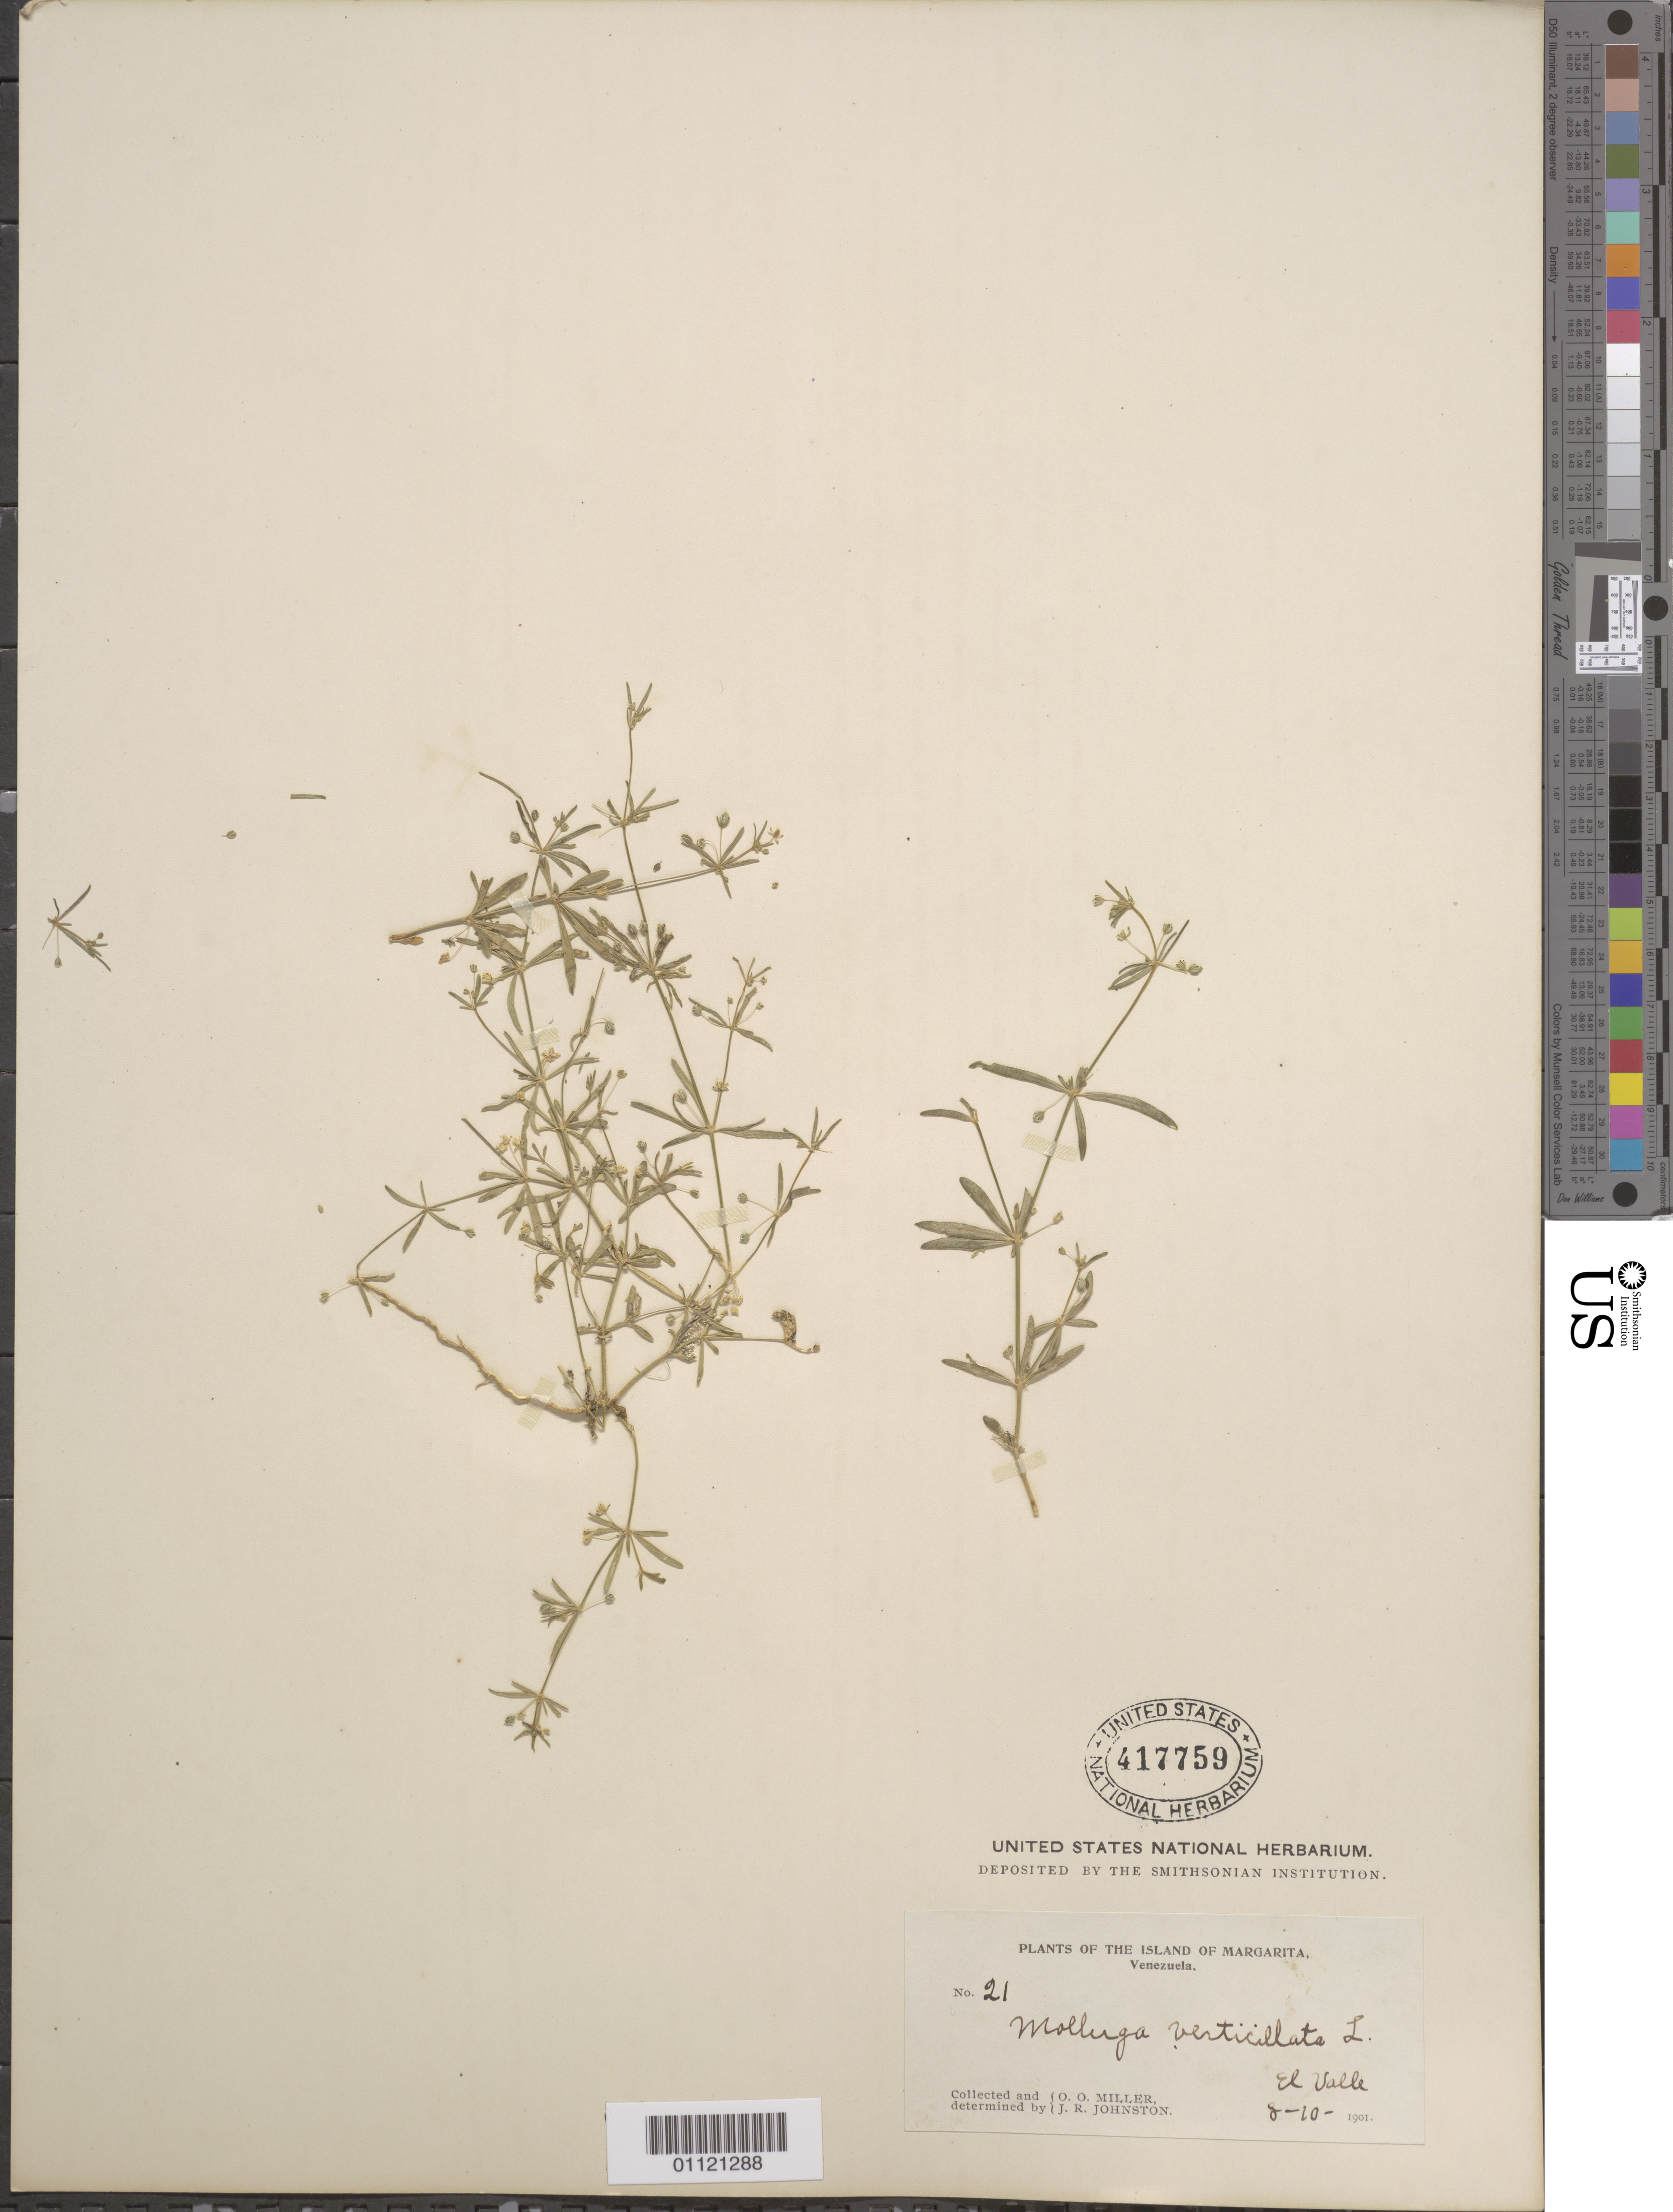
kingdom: Plantae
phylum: Tracheophyta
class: Magnoliopsida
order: Caryophyllales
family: Molluginaceae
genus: Mollugo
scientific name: Mollugo verticillata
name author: L.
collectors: O. O. Miller & J. Johnston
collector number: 21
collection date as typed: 10 Aug 1901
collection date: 1901-08-10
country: Venezuela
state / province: Nueva Esparta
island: Margarita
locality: El Valle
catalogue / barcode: US 417759